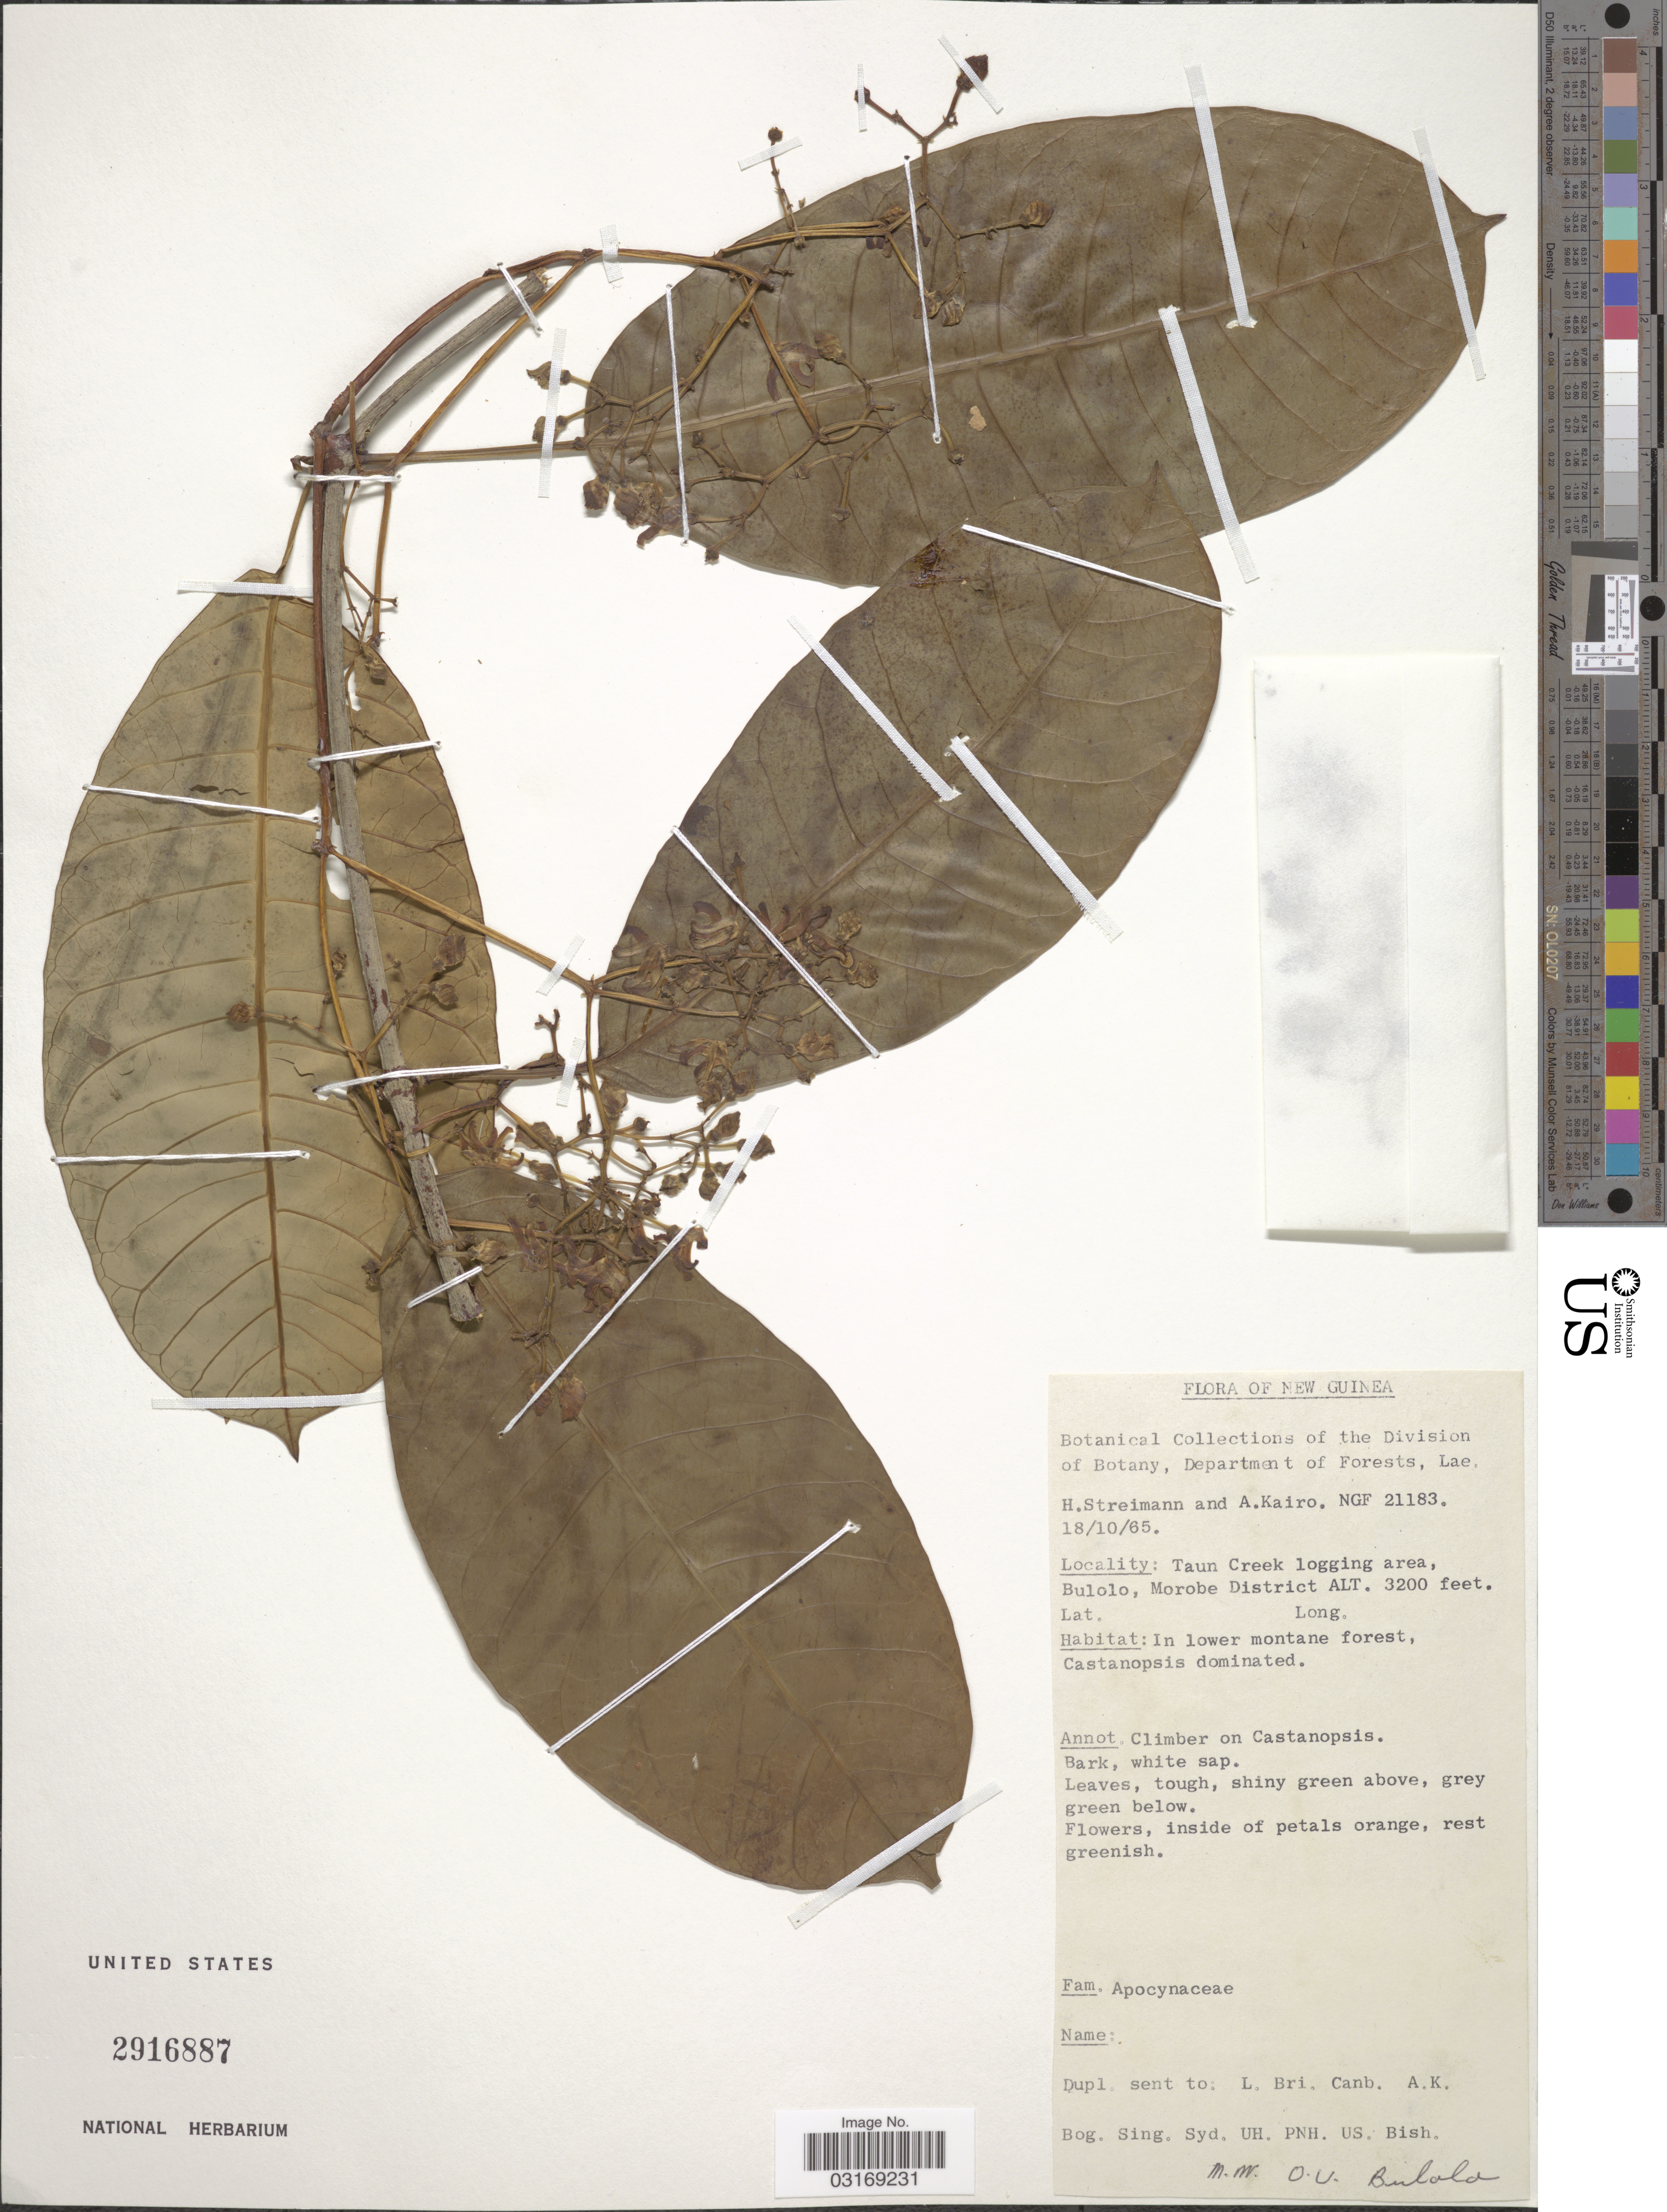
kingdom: Plantae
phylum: Tracheophyta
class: Magnoliopsida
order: Gentianales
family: Apocynaceae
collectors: H. Streimann & A. Kairo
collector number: NGF 21183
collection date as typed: Transcribed d/m/y: 18/10/65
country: Papua New Guinea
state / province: Morobe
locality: New Guinea. Taun Creek logging area, Bulolo, Morobe District.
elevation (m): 975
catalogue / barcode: US 2916887